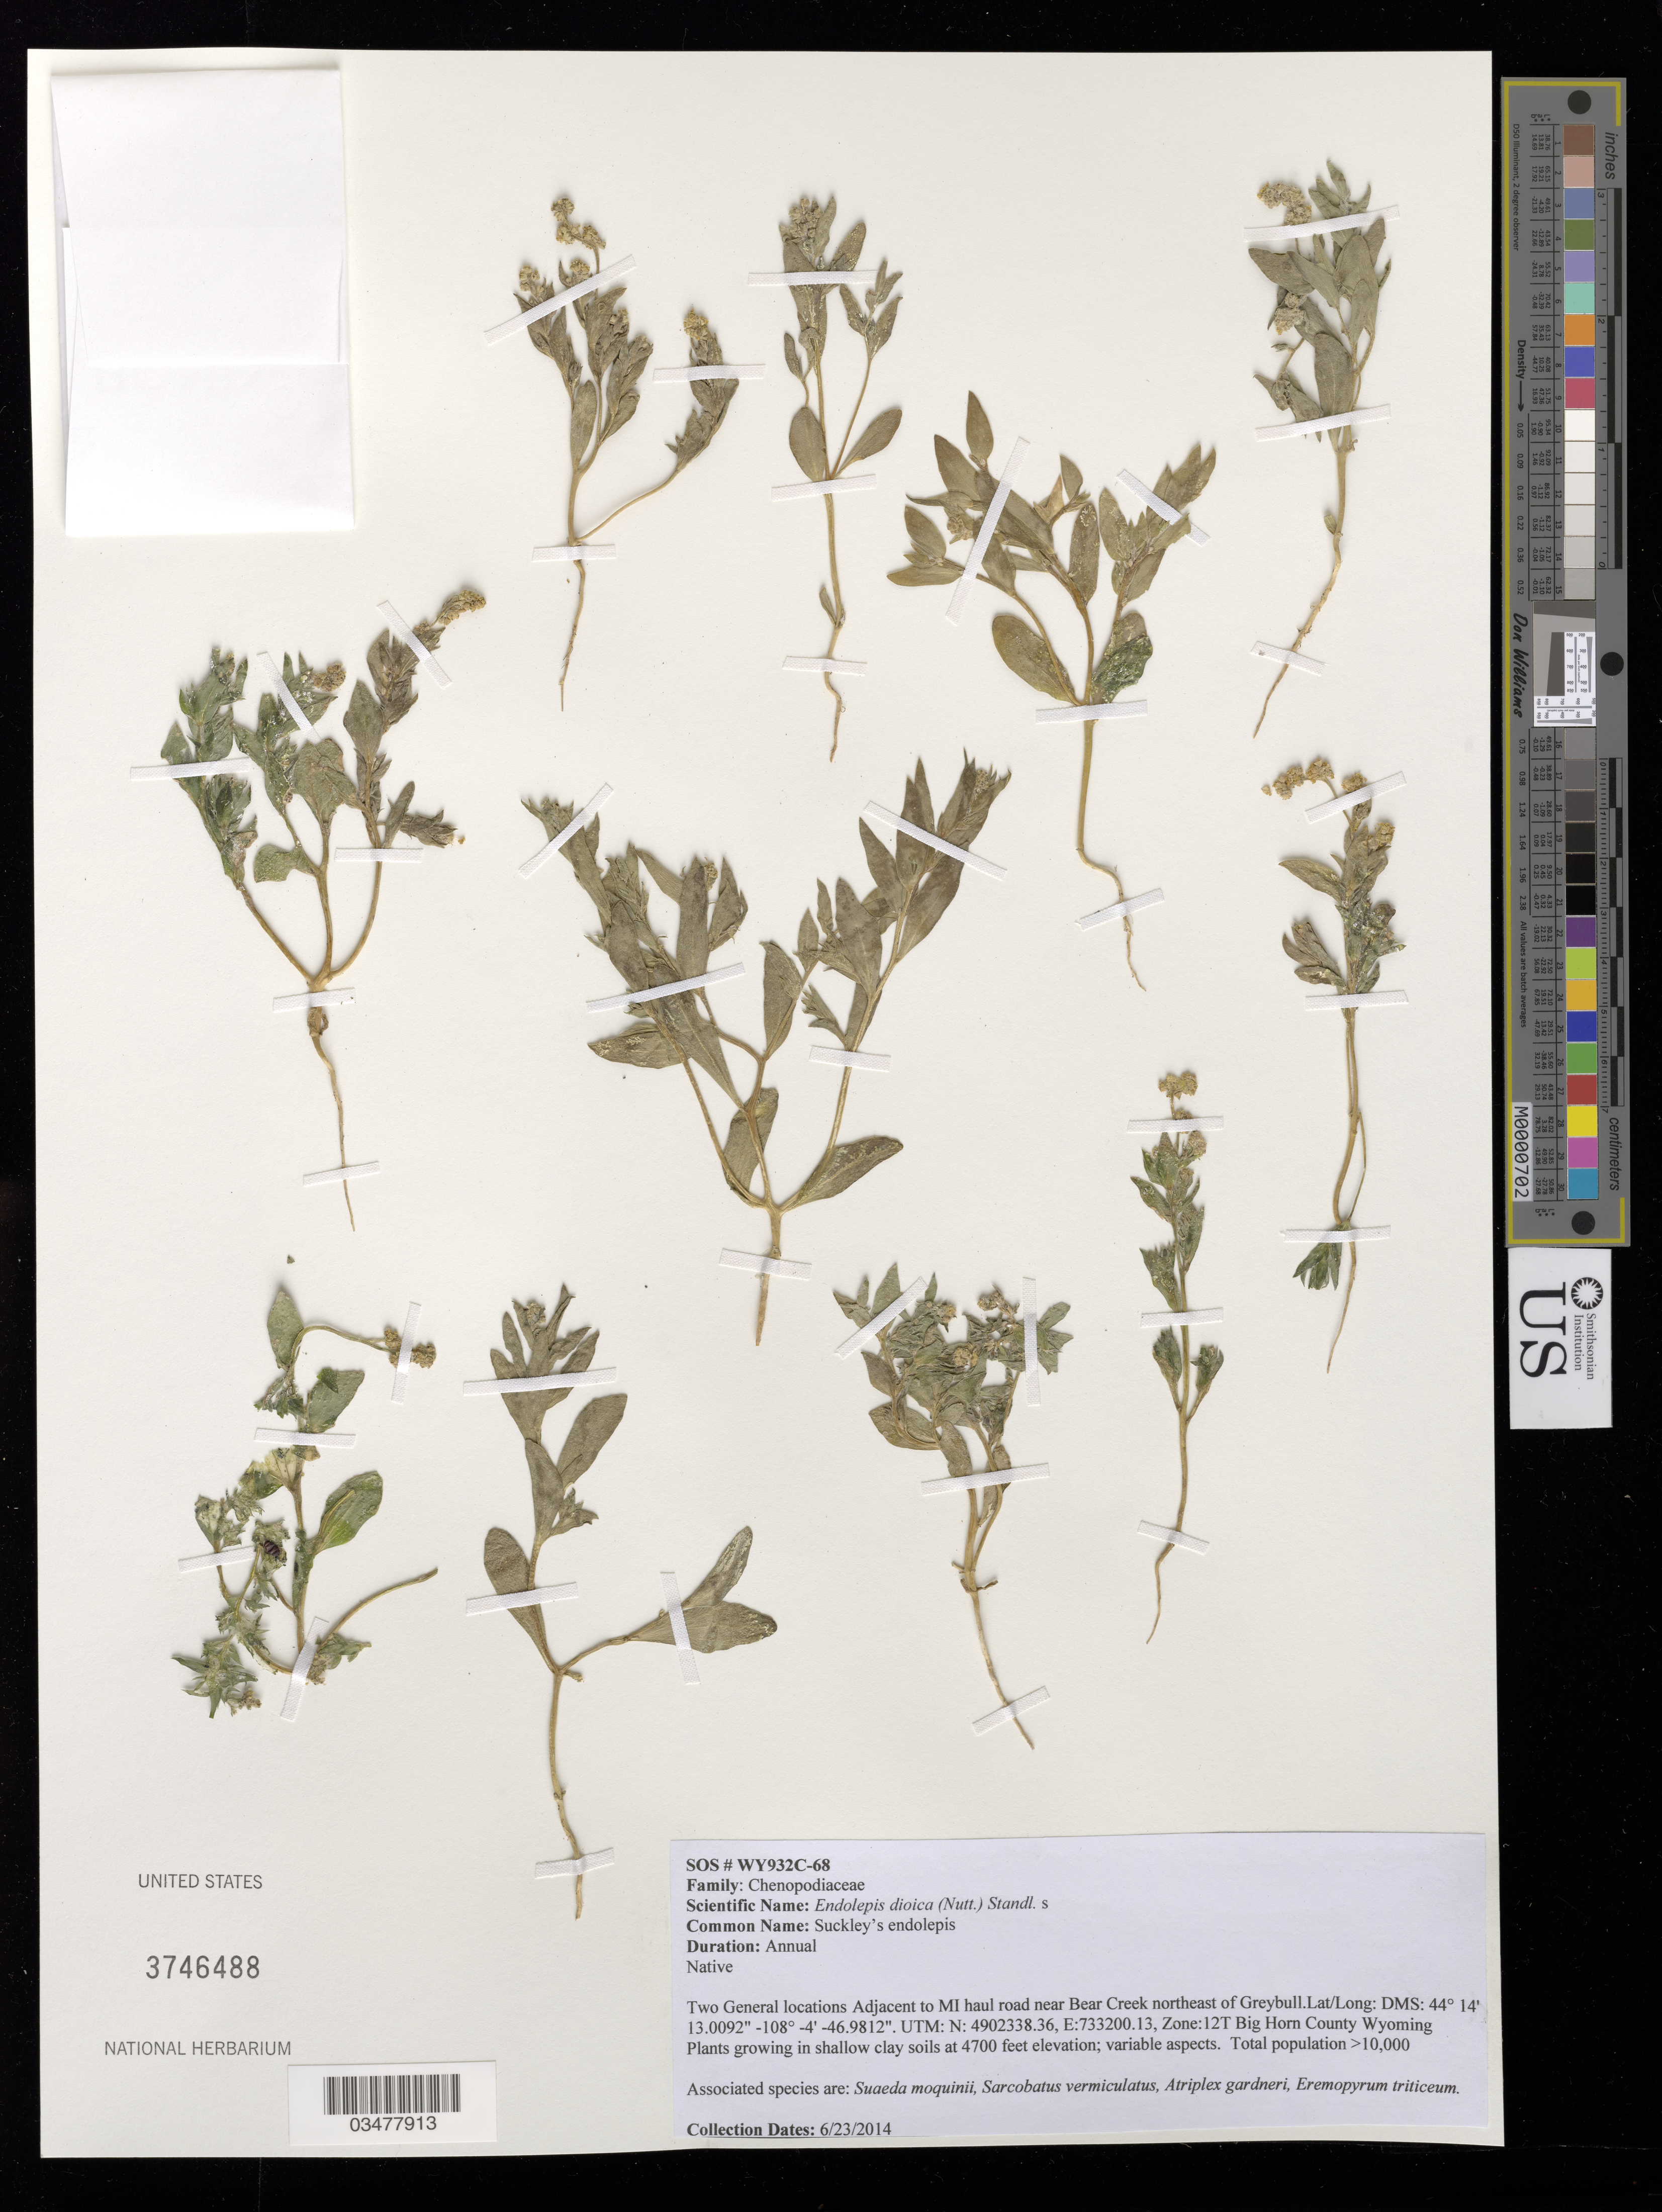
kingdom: Plantae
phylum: Tracheophyta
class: Magnoliopsida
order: Caryophyllales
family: Amaranthaceae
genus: Endolepis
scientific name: Endolepis dioica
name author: (Nutt.) Standl.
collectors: L. King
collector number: WY932C-68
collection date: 2015-06-23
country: United States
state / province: Wyoming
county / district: Big Horn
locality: Adjacent to MI haul road near Bear Creek NE of Greybull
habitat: Shalow clay soils. With Suaeda moquinii, Sarcobatus vermicularis, Atriplex gardnerii, Eremophyrum triticeum.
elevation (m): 1433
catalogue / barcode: US 3746488